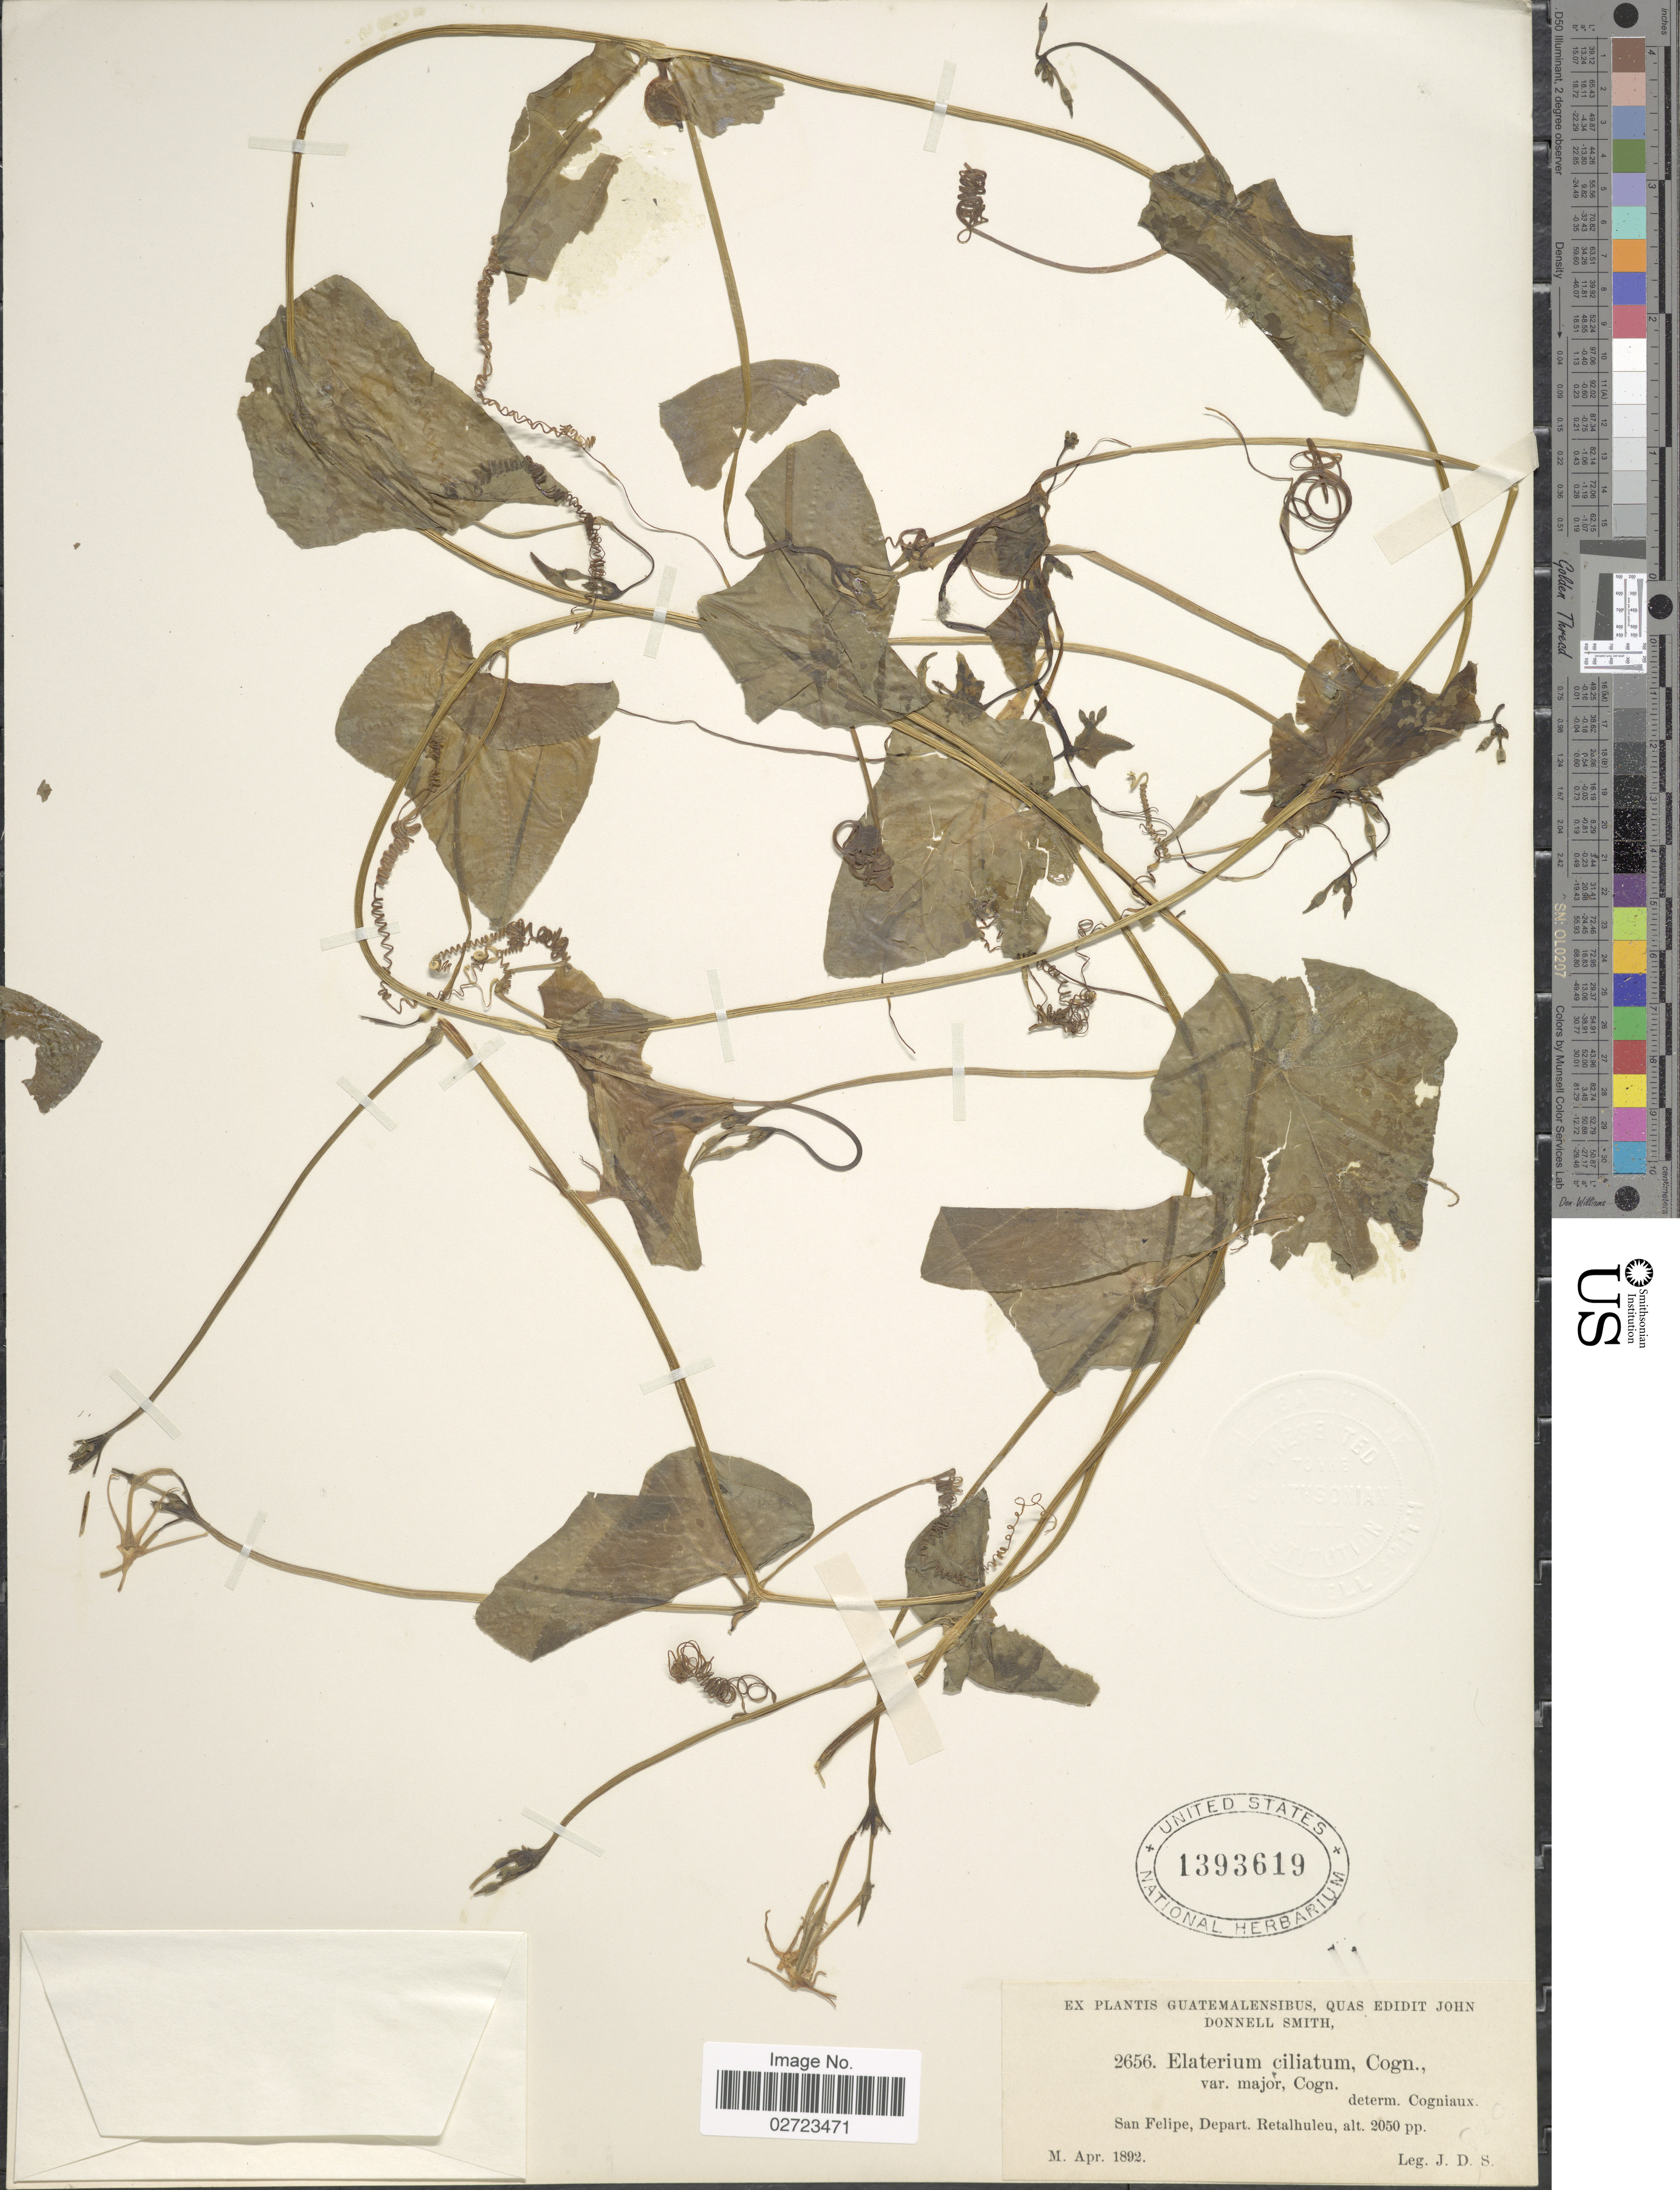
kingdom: Plantae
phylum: Tracheophyta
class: Magnoliopsida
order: Cucurbitales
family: Cucurbitaceae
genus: Cyclanthera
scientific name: Cyclanthera carthagenensis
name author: (Jacq.) H. Schaef. & S.S. Renner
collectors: J. Donnell Smith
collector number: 2656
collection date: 1892-04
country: Guatemala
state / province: Retalhuleu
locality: San Felipe.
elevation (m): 625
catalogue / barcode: US 1393619